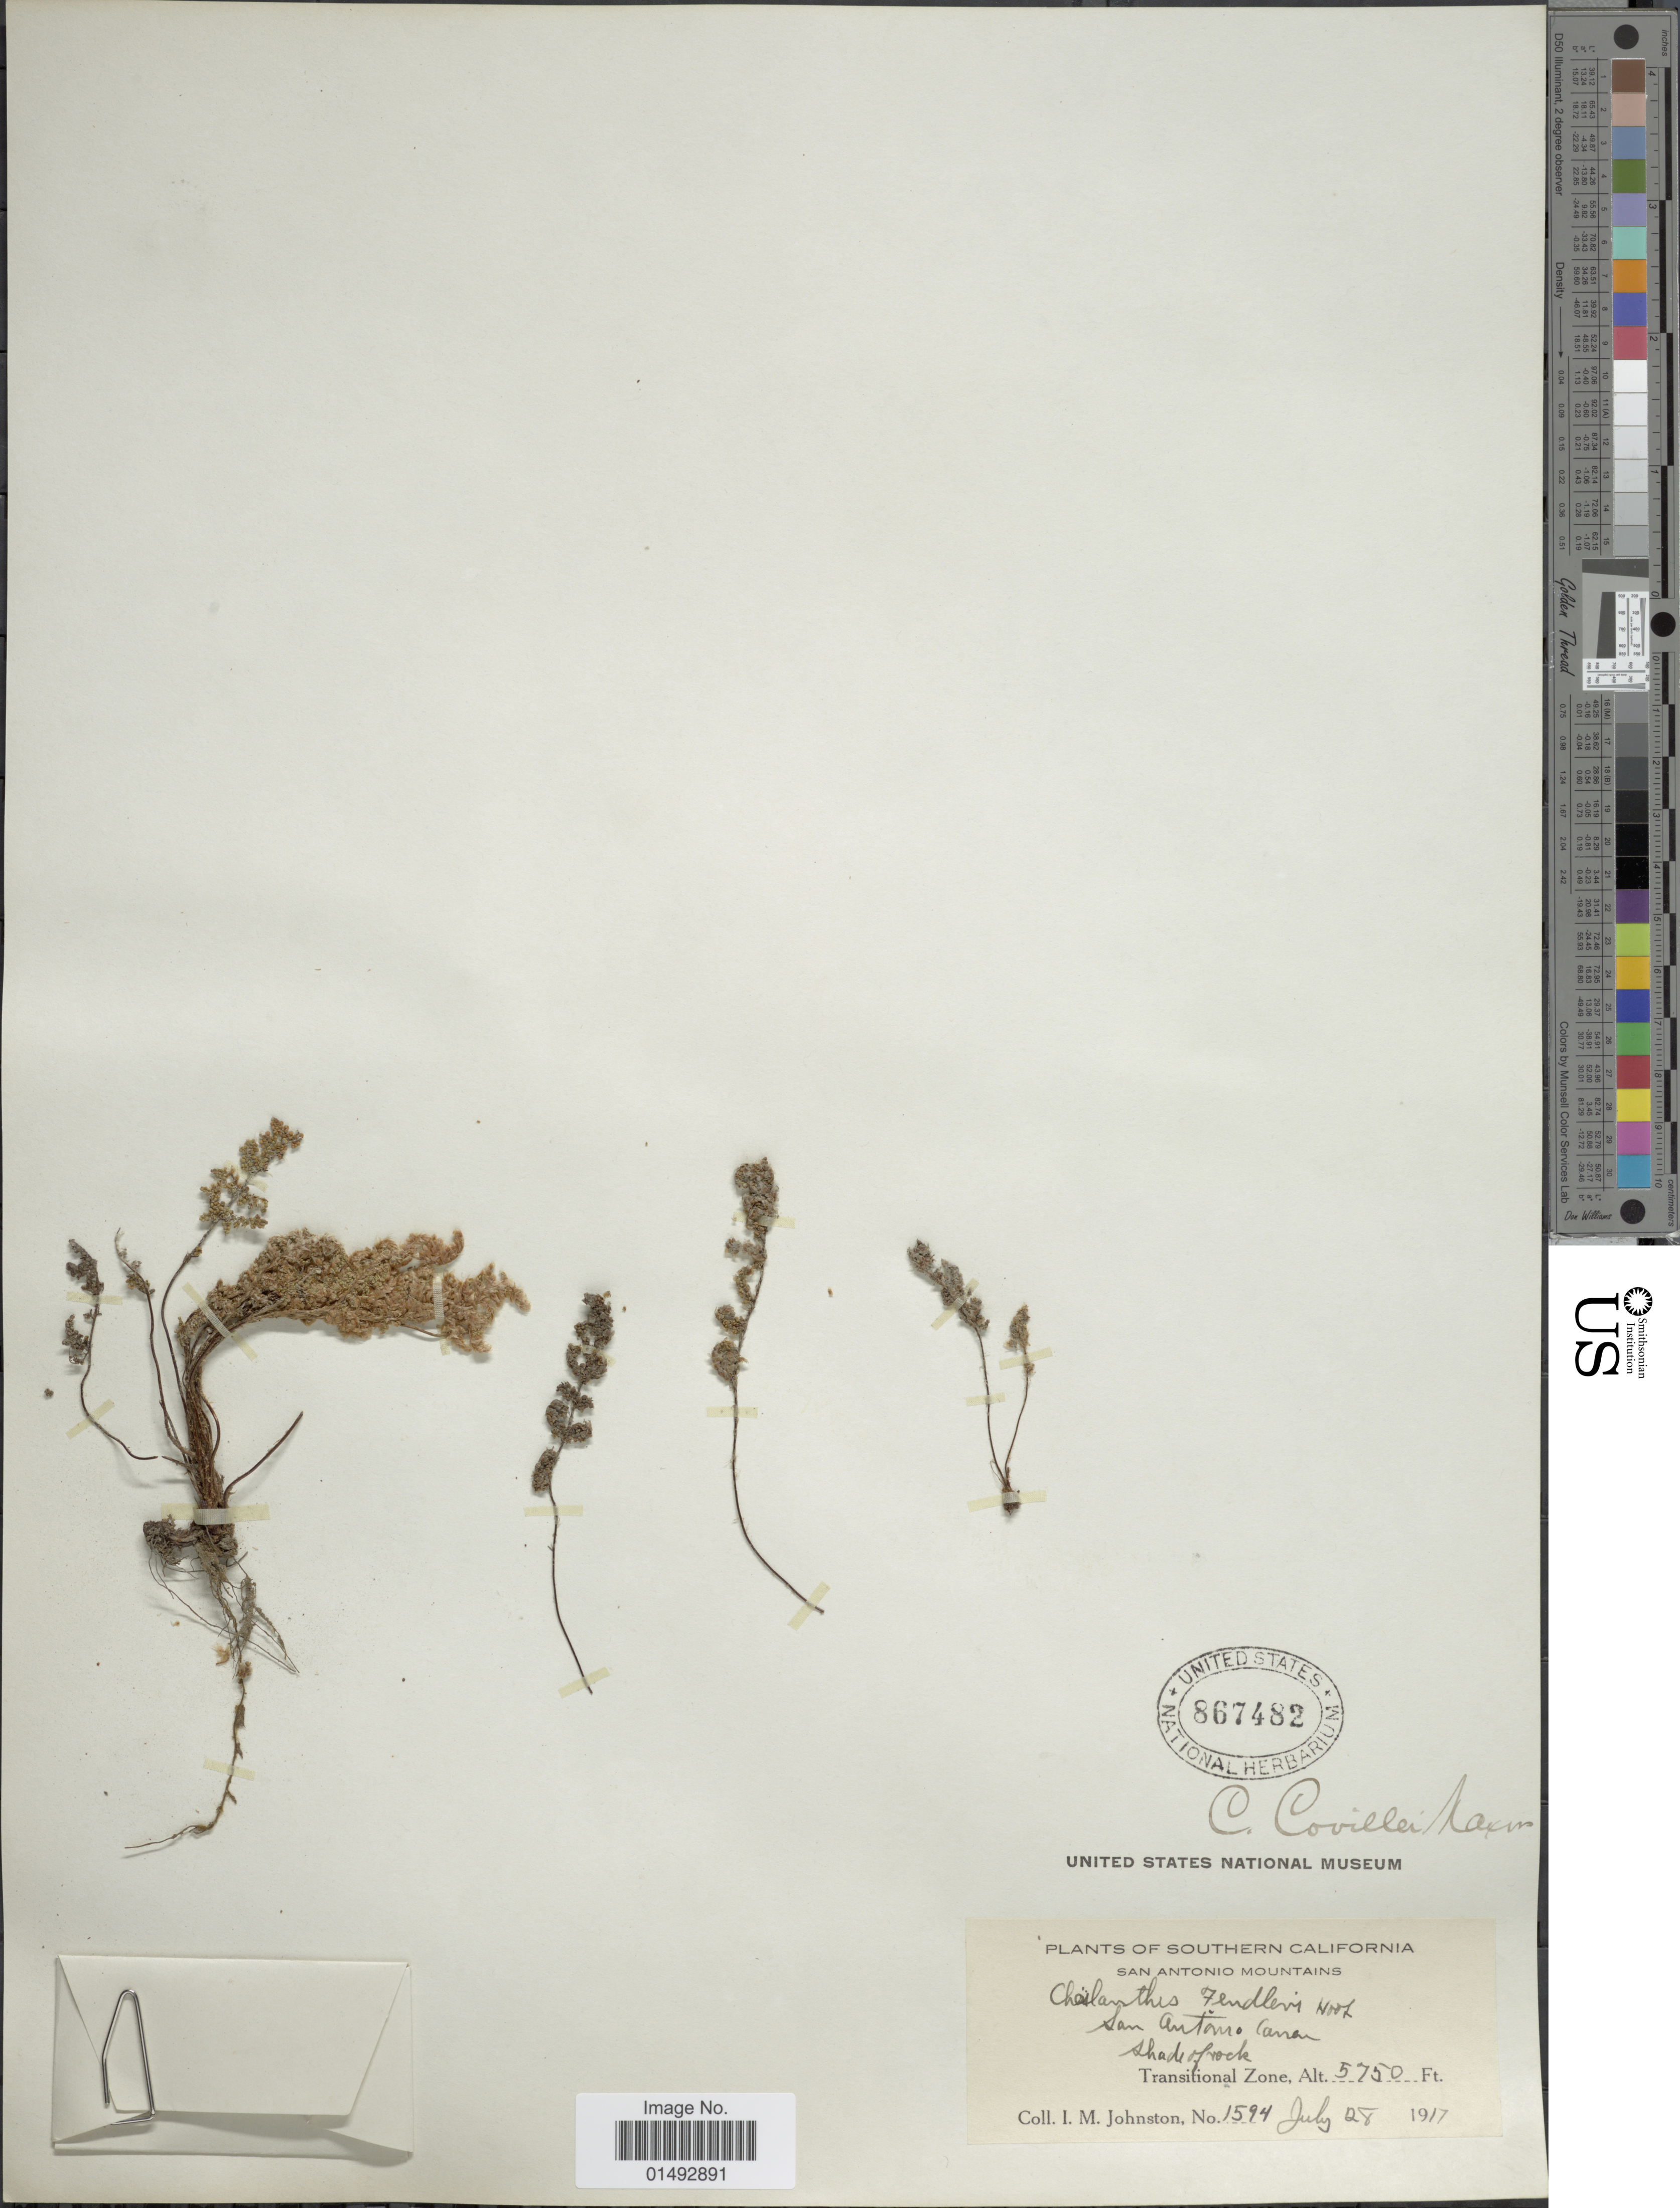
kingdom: Plantae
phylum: Tracheophyta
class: Polypodiopsida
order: Polypodiales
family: Pteridaceae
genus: Myriopteris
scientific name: Myriopteris covillei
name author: (Maxon) Á. Löve & D. Löve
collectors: I.M. Johnston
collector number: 1594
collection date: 1917-07-28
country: United States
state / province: California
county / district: Los Angeles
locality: Southern California, San Antonio Mountains, San Antonio canon, Shade of rock, Transitional Zone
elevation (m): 1753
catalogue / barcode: US 867482